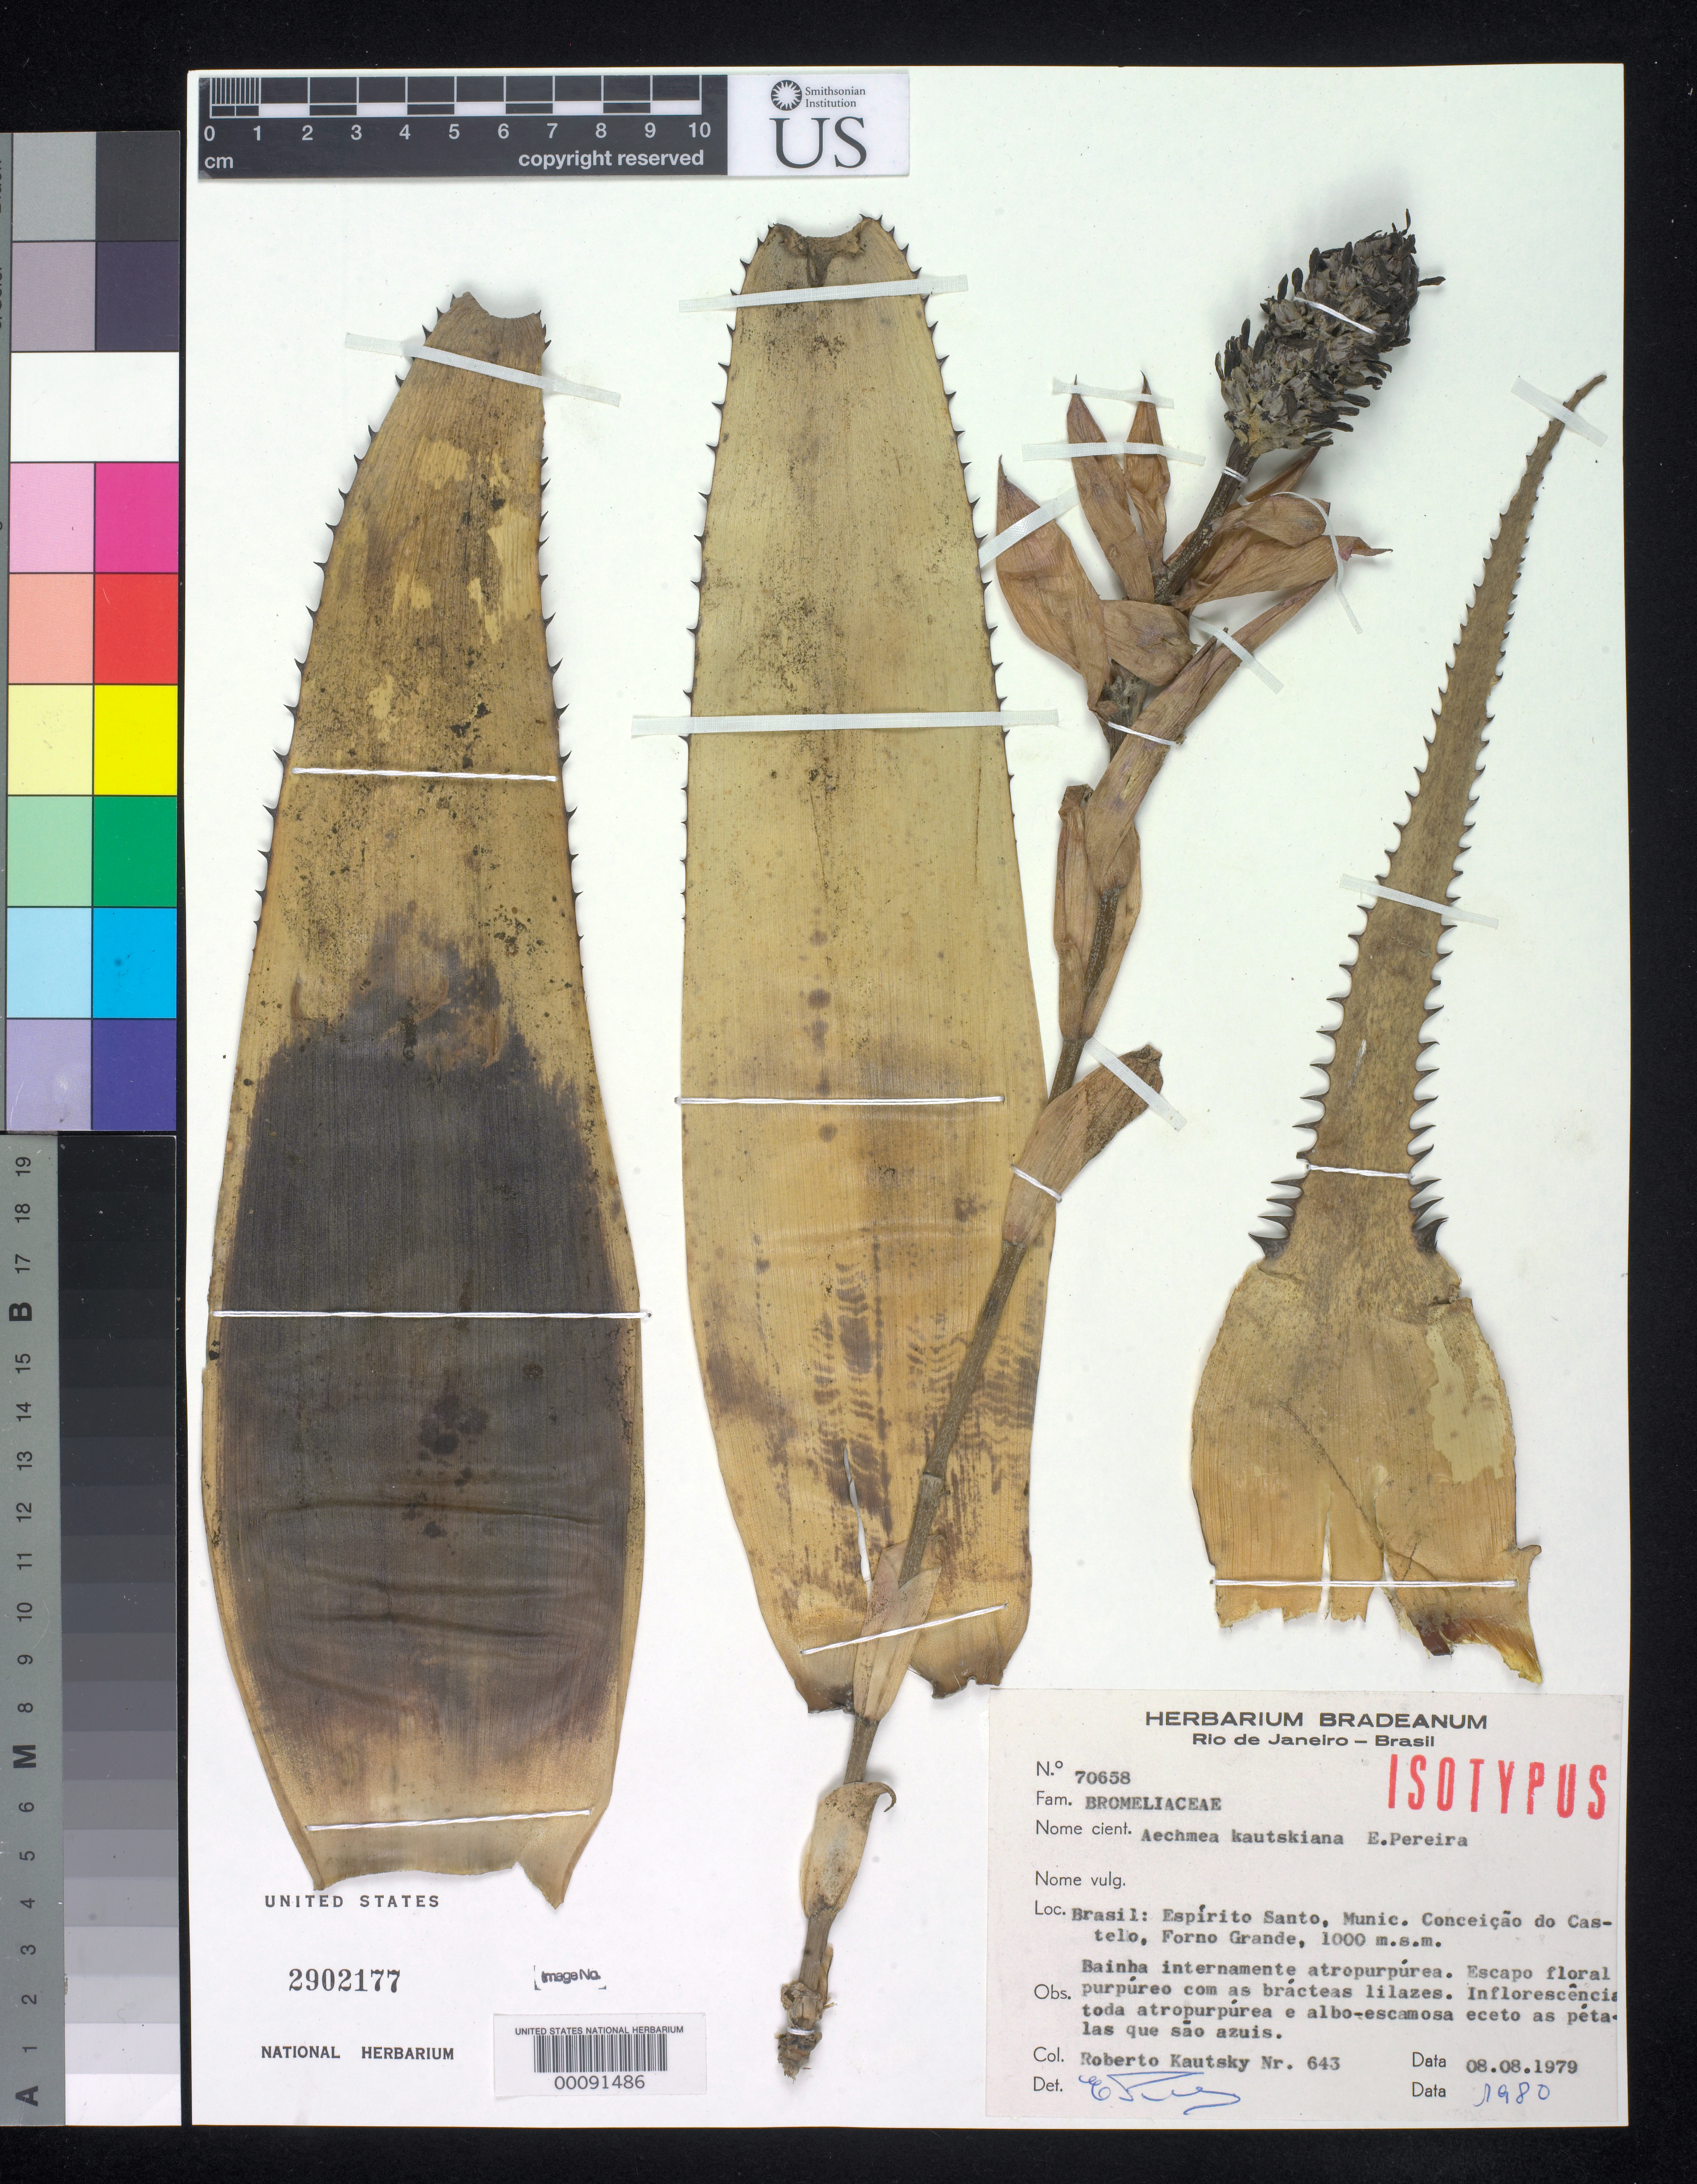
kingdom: Plantae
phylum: Tracheophyta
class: Liliopsida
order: Poales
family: Bromeliaceae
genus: Aechmea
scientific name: Aechmea kautskyana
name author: E. Pereira & L.B. Sm. in E. Pereira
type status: Isotype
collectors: R. Kautsky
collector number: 643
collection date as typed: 08 Aug 1979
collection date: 1979-08-08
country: Brazil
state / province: Espírito Santo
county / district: Castelo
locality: Forno Grande.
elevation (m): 1000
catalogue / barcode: US 2902177